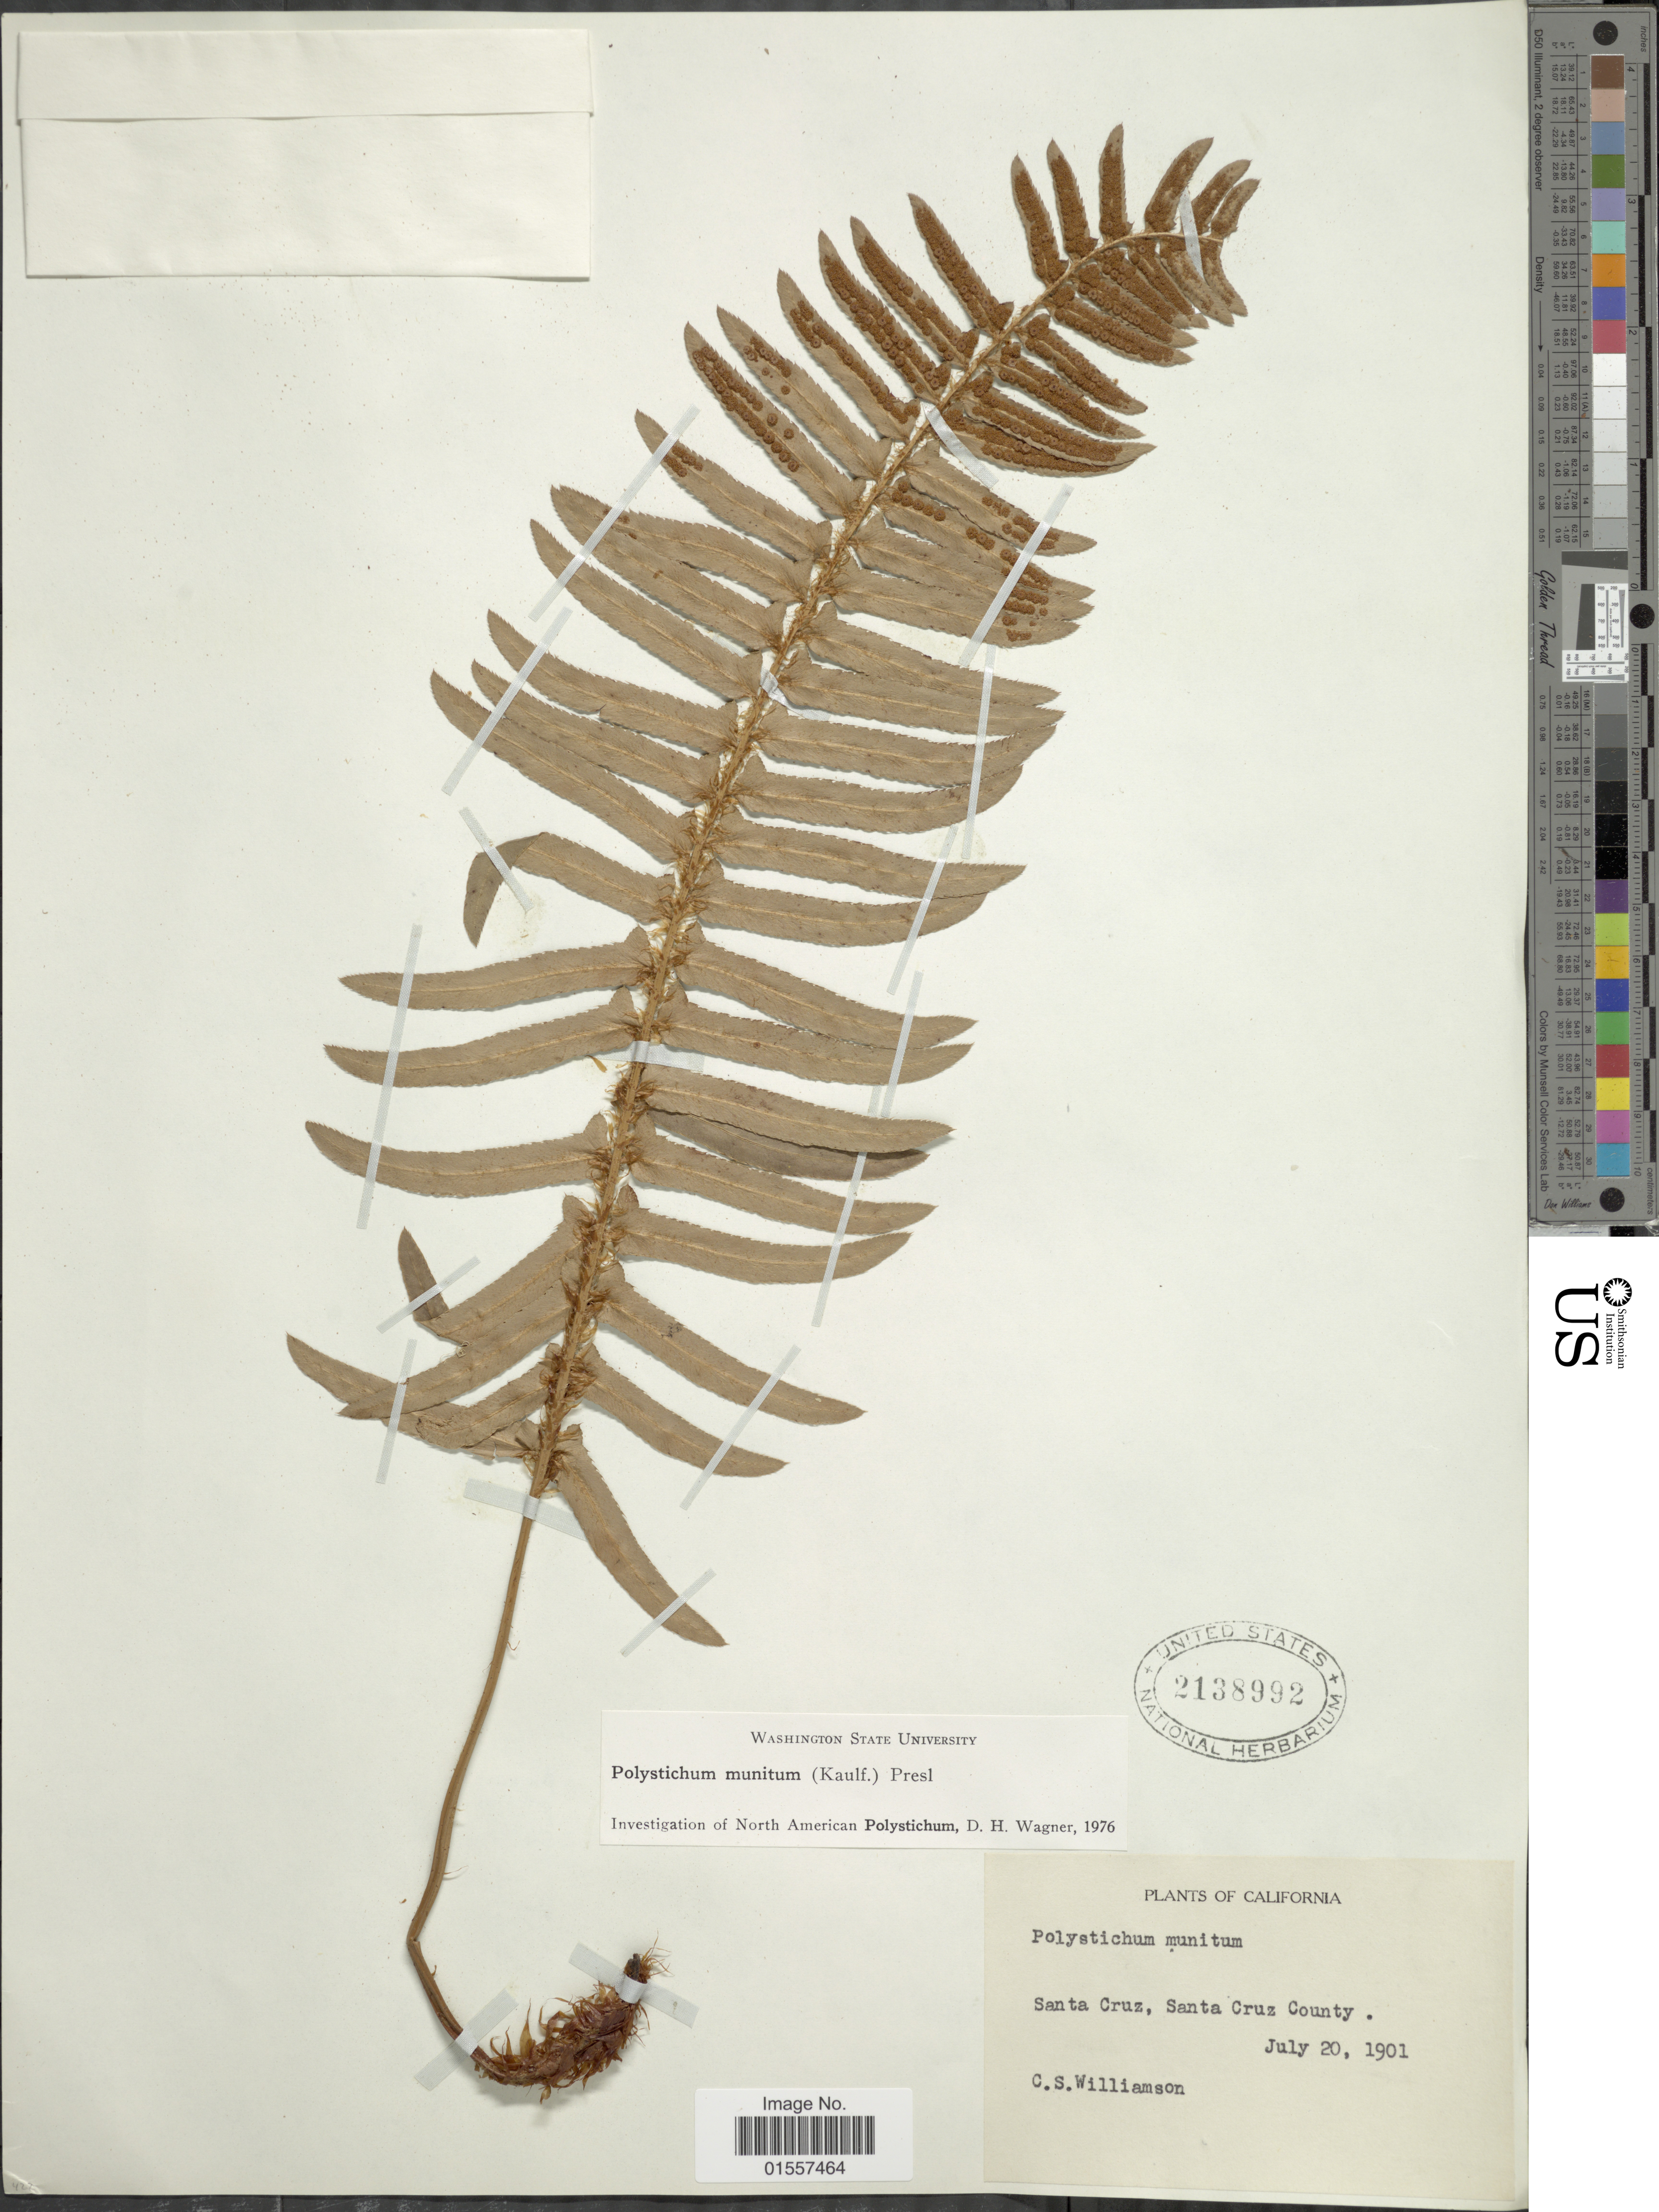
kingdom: Plantae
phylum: Tracheophyta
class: Polypodiopsida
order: Polypodiales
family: Dryopteridaceae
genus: Polystichum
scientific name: Polystichum munitum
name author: (Kaulf.) C. Presl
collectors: C. Williamson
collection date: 1901-07-20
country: United States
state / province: California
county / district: Santa Cruz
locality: California, Santa Cruz, Santa Cruz County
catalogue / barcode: US 2138992